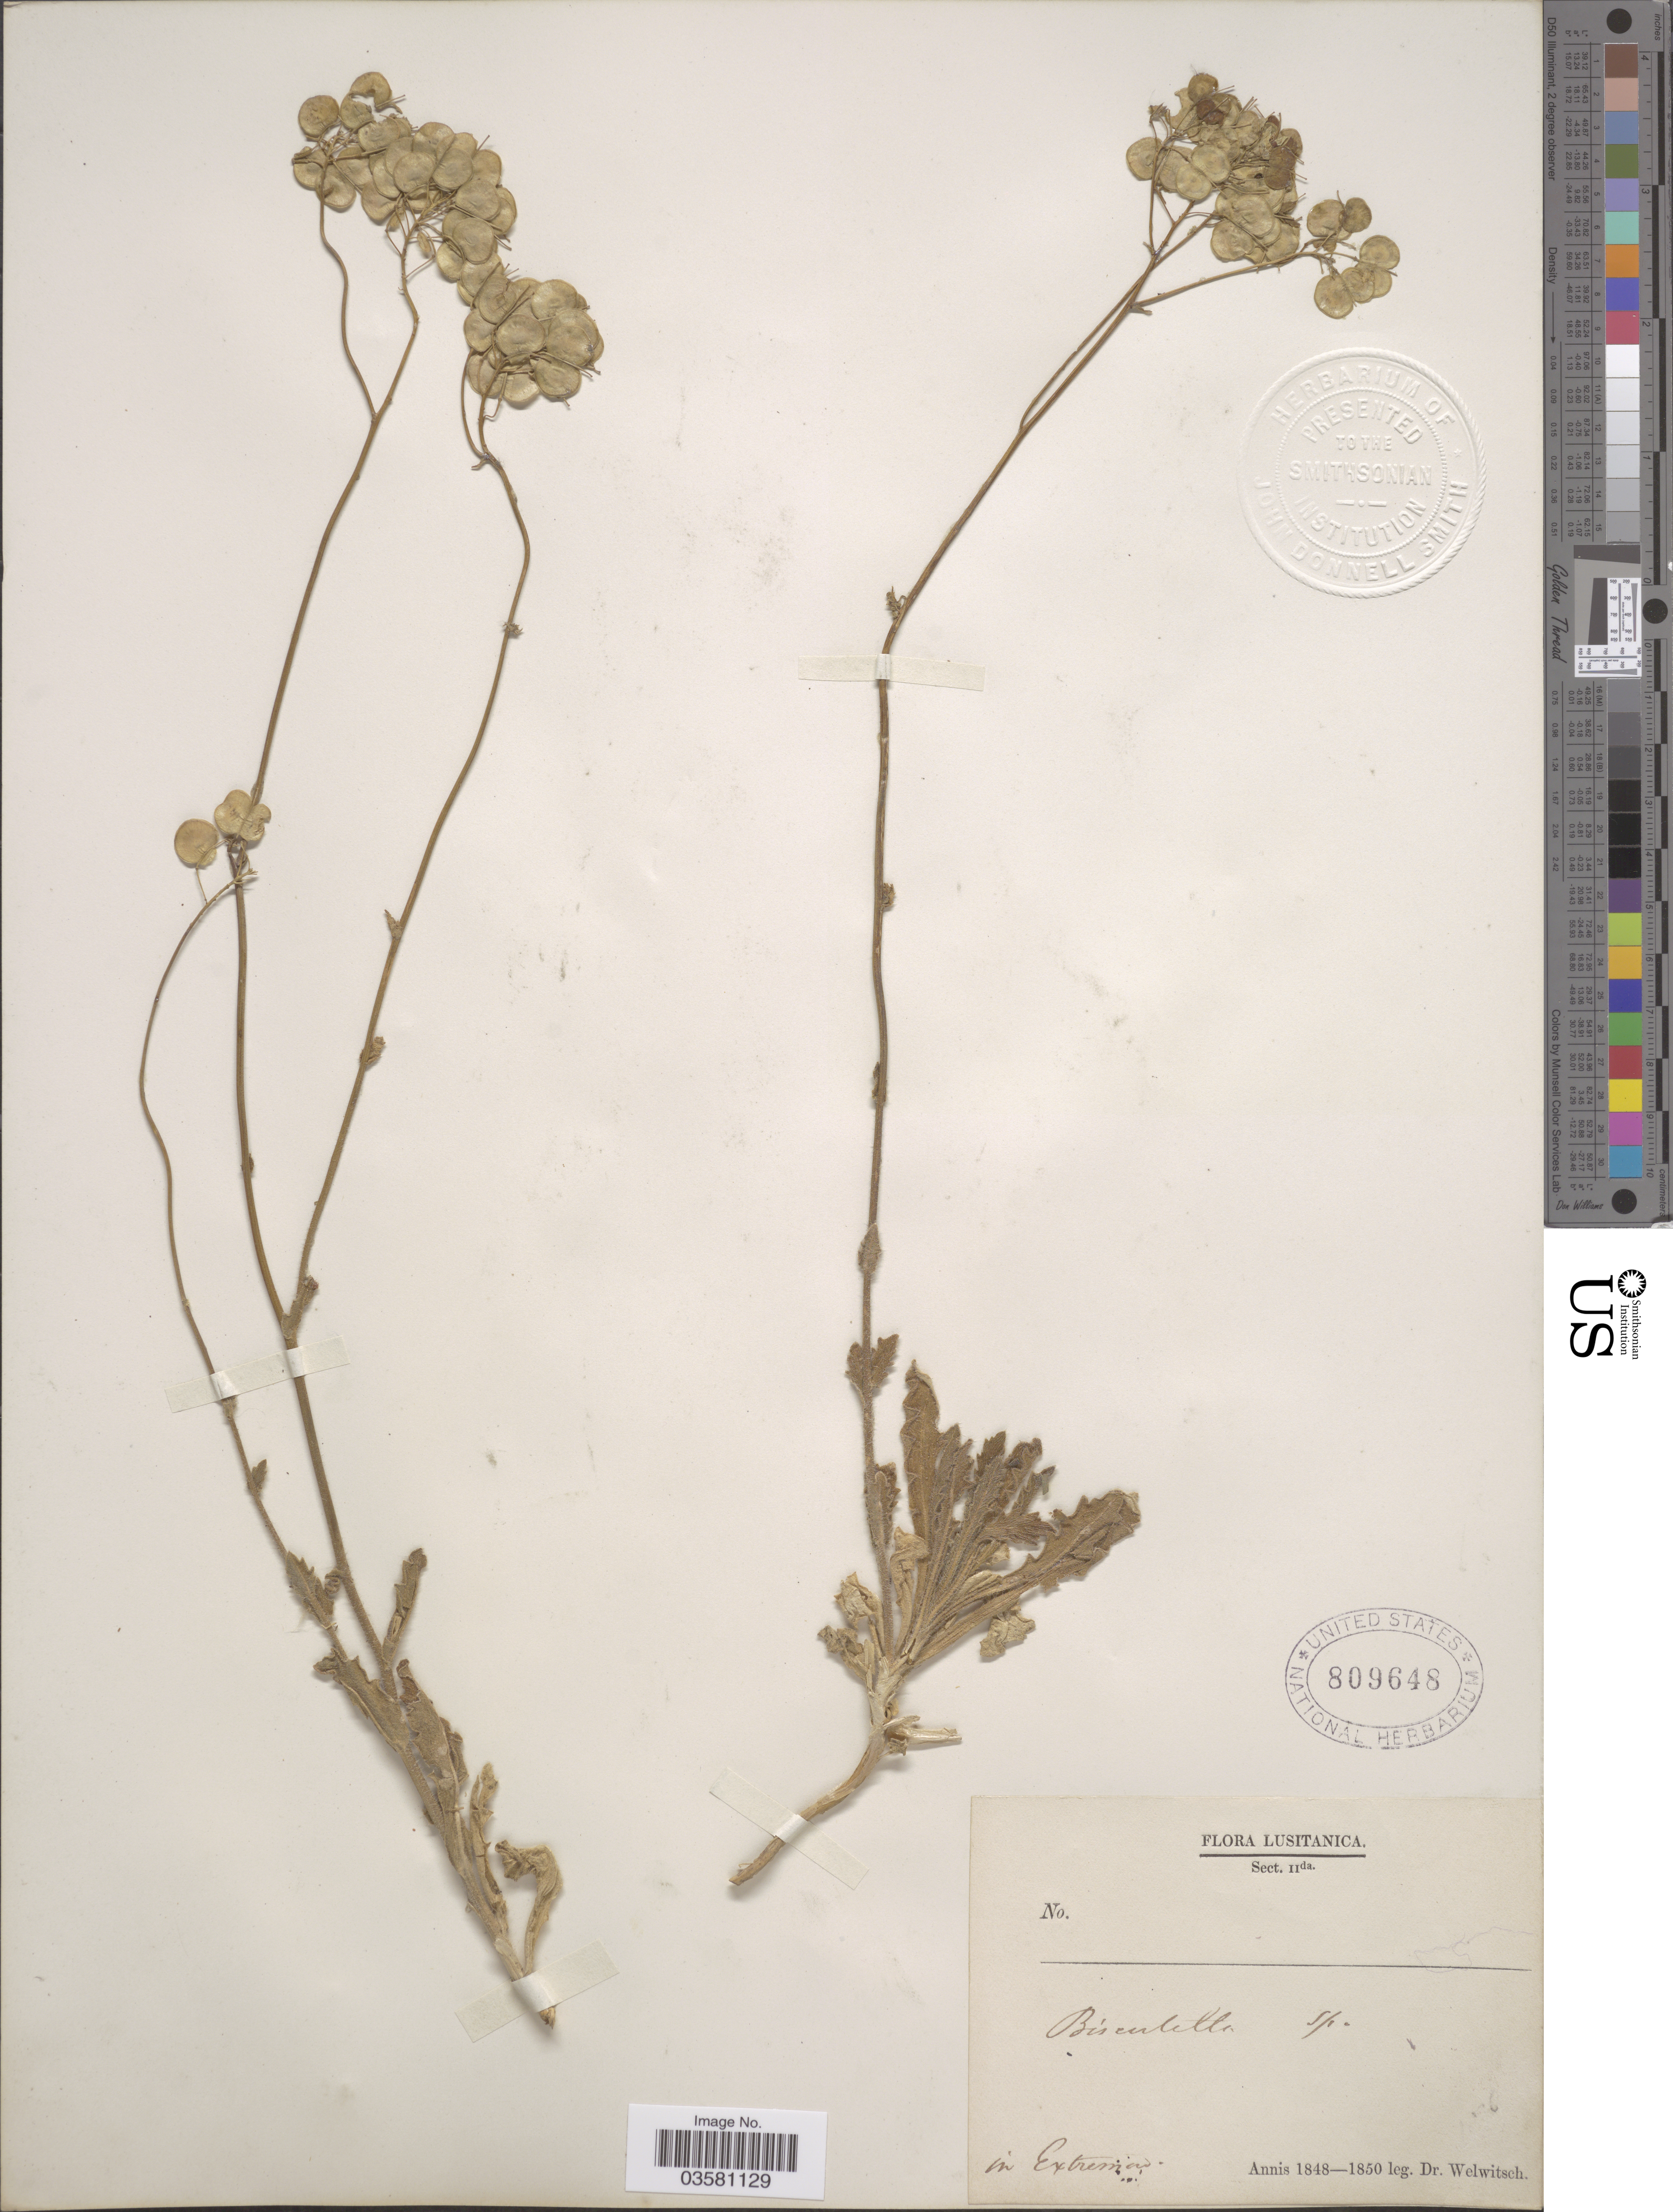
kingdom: Plantae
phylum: Tracheophyta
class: Magnoliopsida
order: Brassicales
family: Brassicaceae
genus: Biscutella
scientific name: Biscutella sp.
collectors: -. Welwitsch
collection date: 1848/1850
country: Portugal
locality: Lusitanica. In Extremad.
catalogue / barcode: US 809648